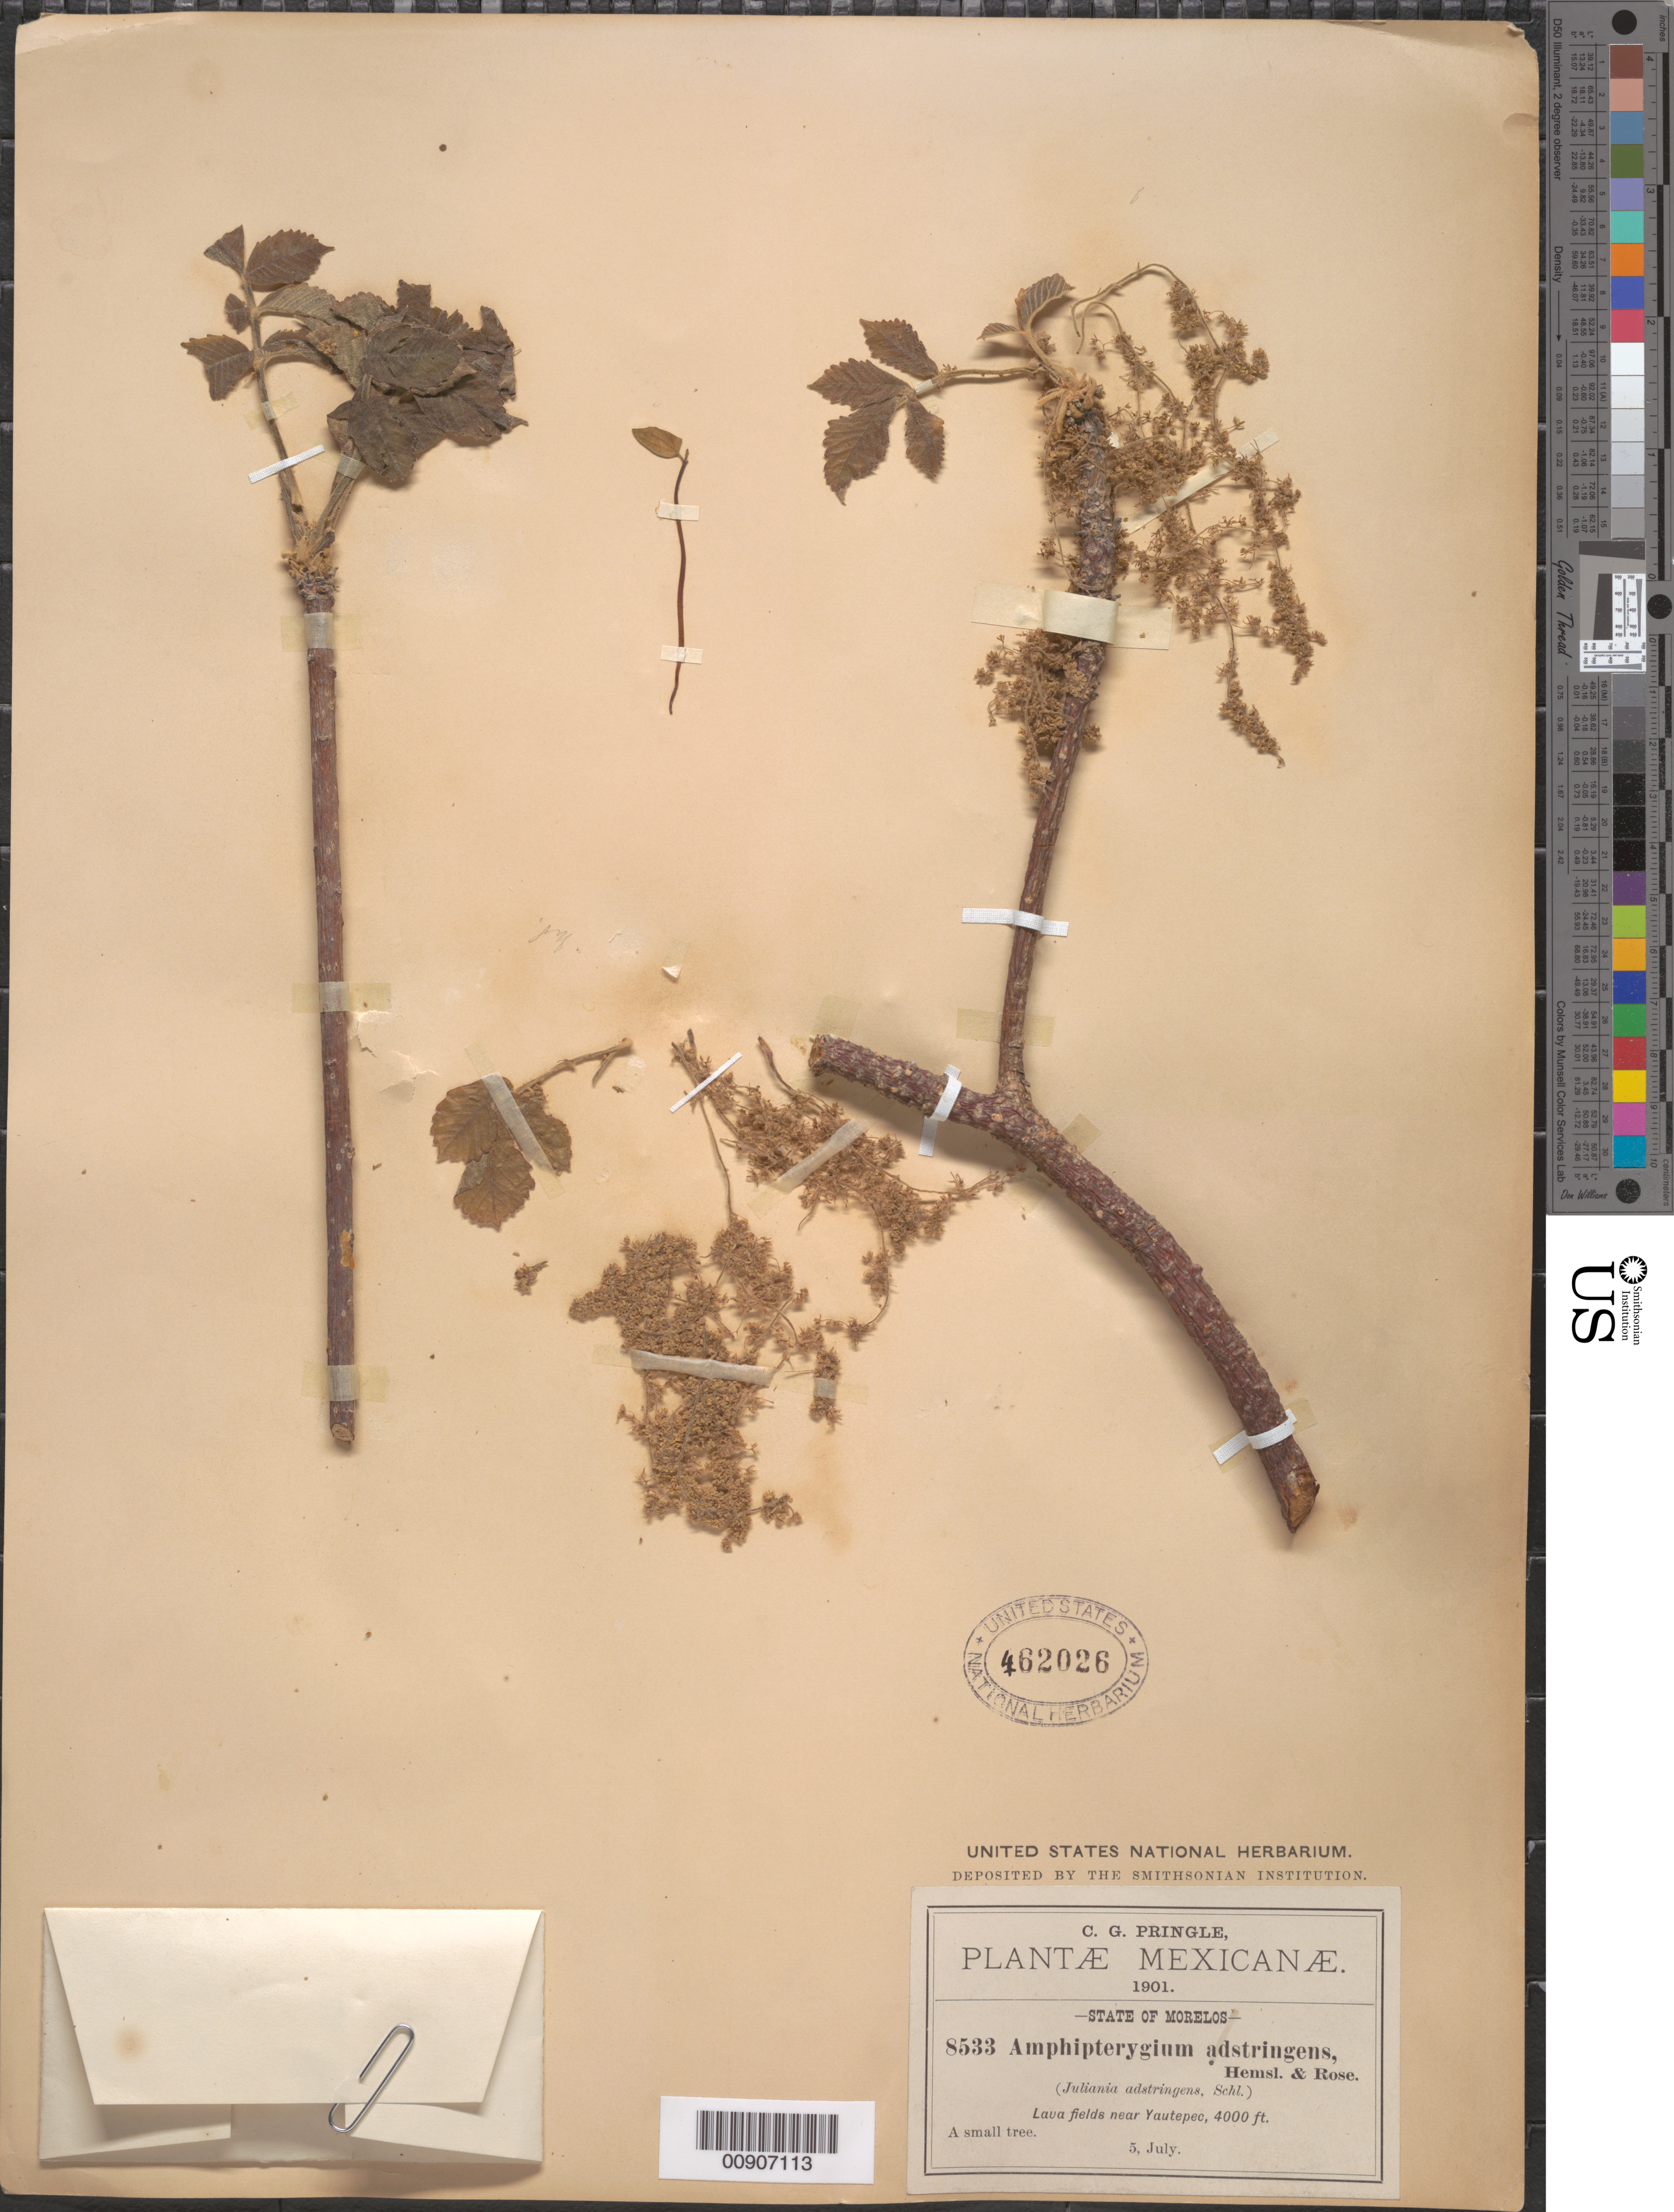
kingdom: Plantae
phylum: Tracheophyta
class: Magnoliopsida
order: Sapindales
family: Anacardiaceae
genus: Amphipterygium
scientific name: Amphipterygium adstringens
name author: (Schltdl.) Schiede ex Standl.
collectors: C. G. Pringle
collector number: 8533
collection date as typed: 05 Jul 1901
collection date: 1901-07-05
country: Mexico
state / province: Morelos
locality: Near Yautepec, Morelos.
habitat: Lava fields.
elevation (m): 1219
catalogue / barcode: US 462026